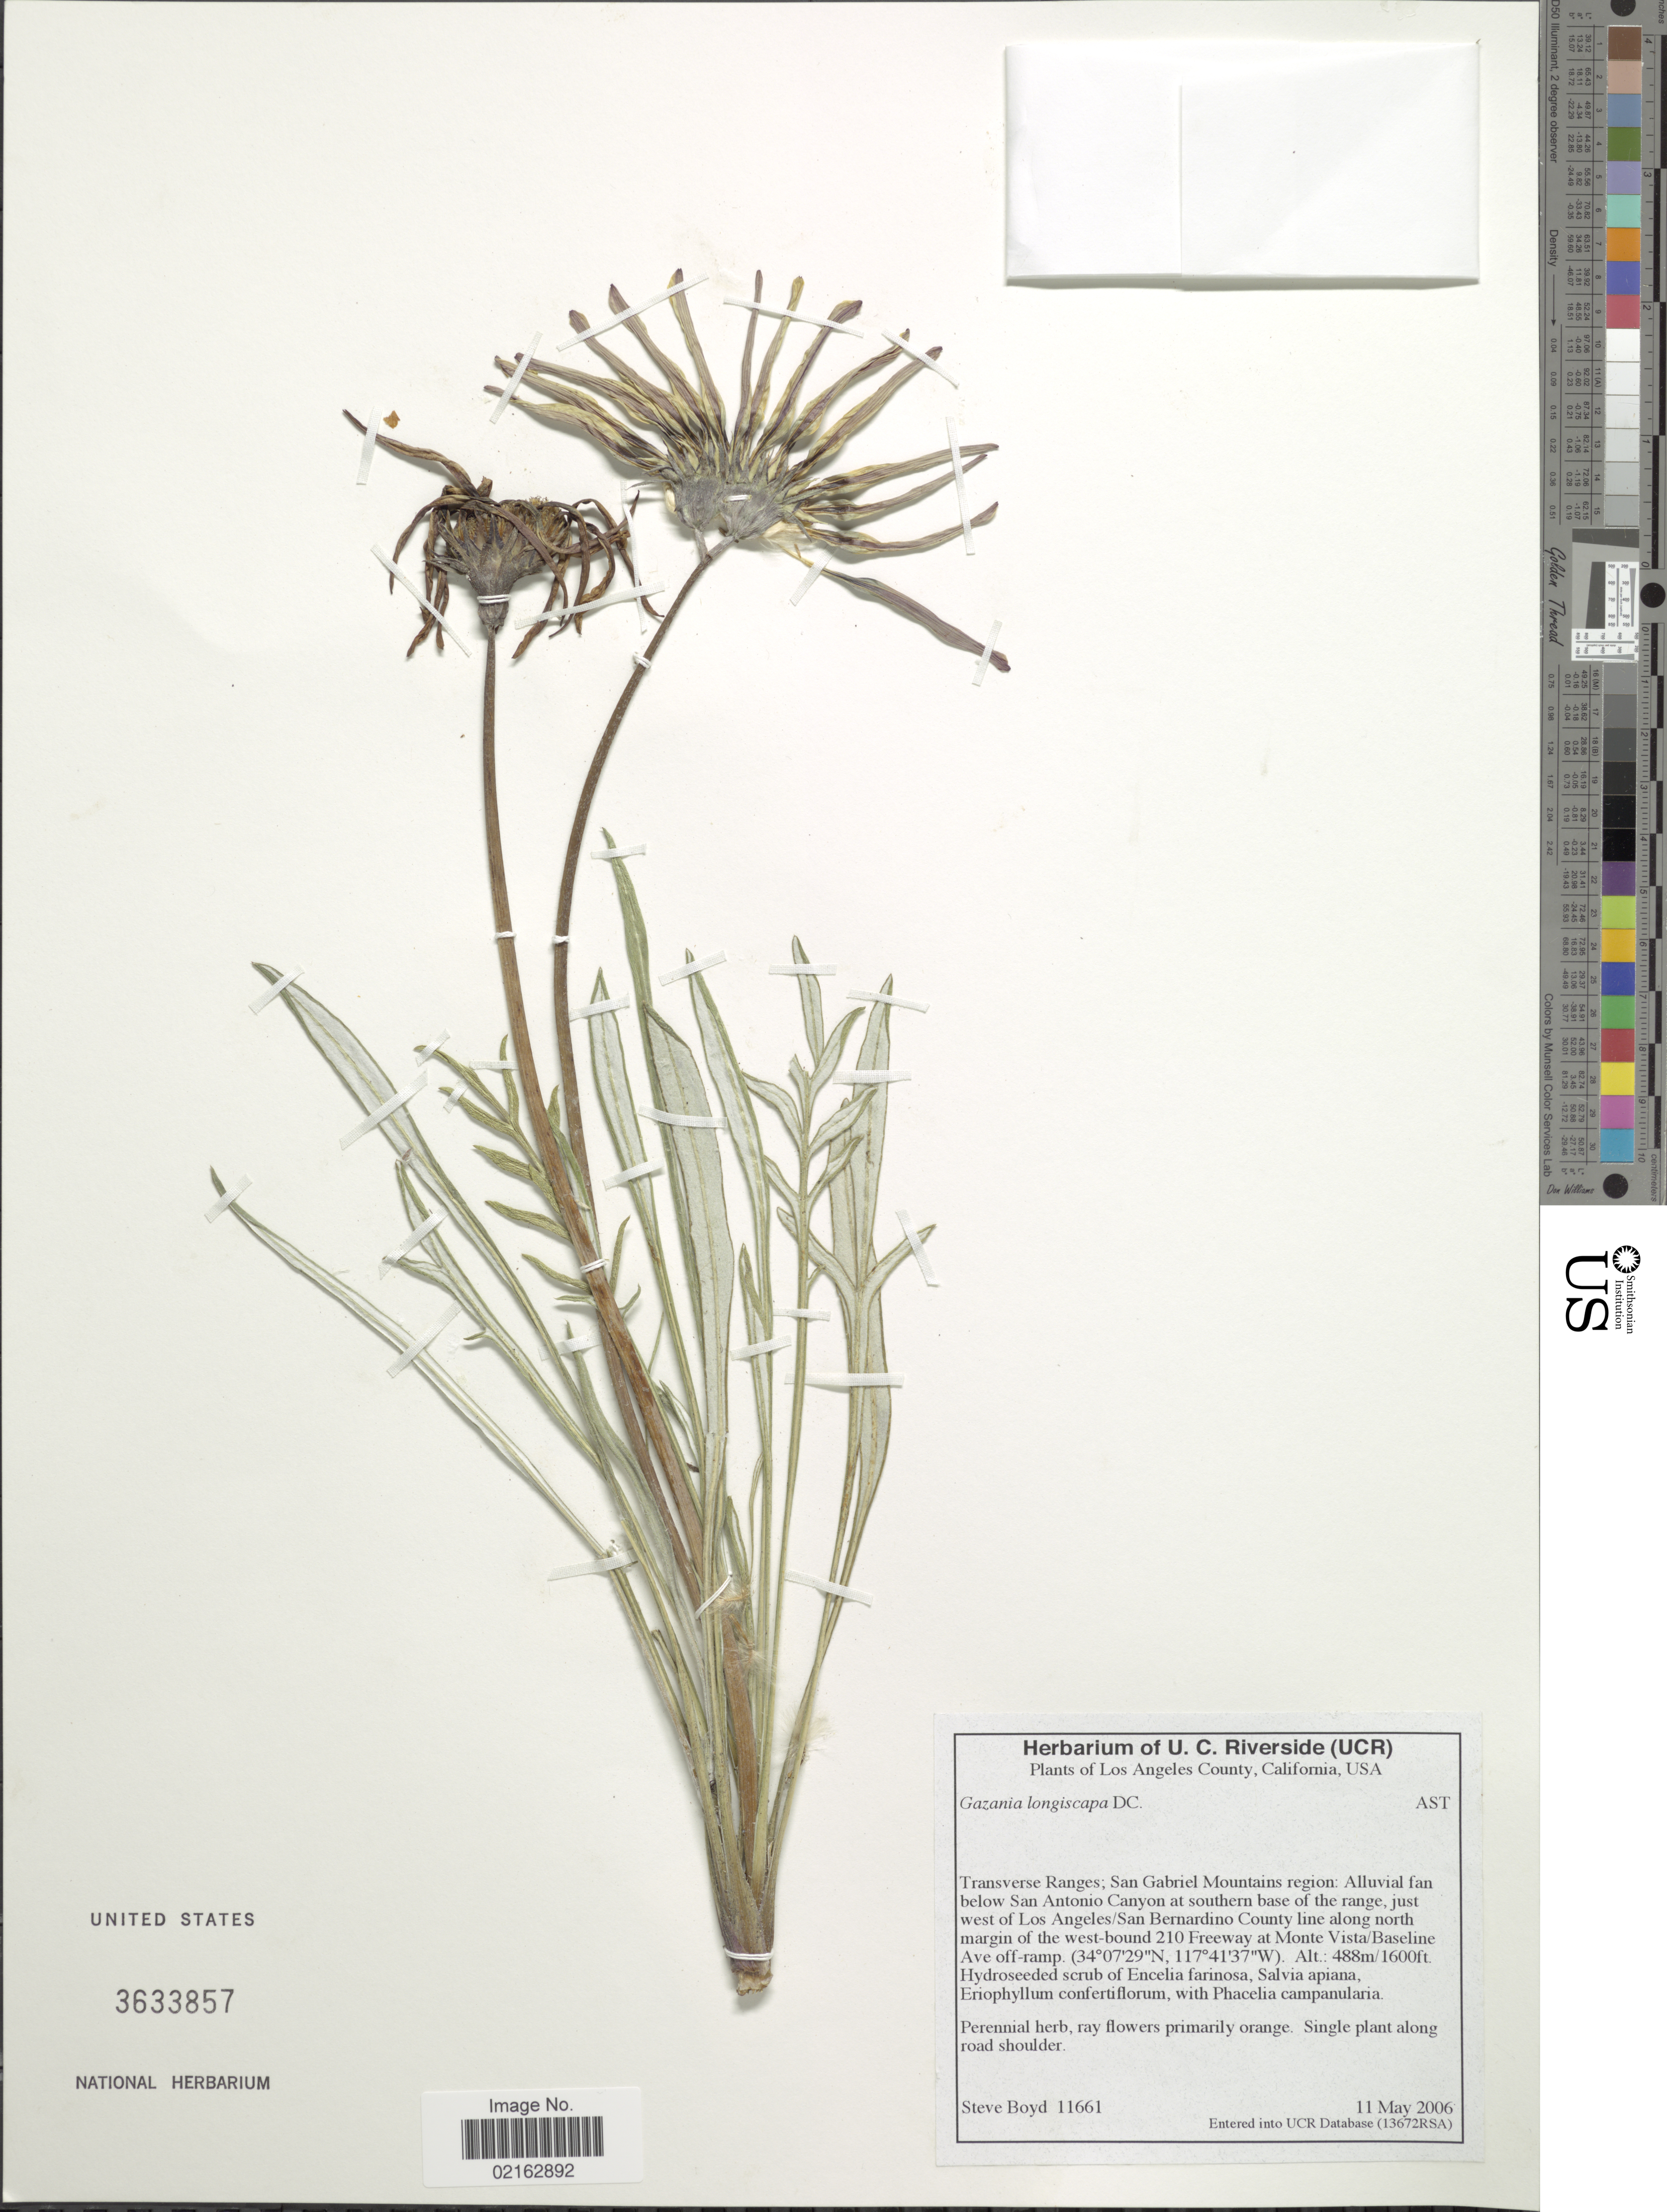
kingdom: Plantae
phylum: Tracheophyta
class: Magnoliopsida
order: Asterales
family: Asteraceae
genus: Gazania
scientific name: Gazania linearis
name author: (Thunb.) Druce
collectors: S. Boyd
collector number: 11661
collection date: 2006-05-11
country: United States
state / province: California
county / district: Los Angeles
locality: Los Angeles County, California, USA. Transverse Rangers; San Gabriel Mountains region: Alluvial fan below San Antonio Canyon at southern base of the range, just west of Los Angeles/San Bernardino County line along north margin of the west-bound 210 Freeway at Monte Vista/Baseline Ave off-camp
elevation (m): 488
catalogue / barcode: US 3633857